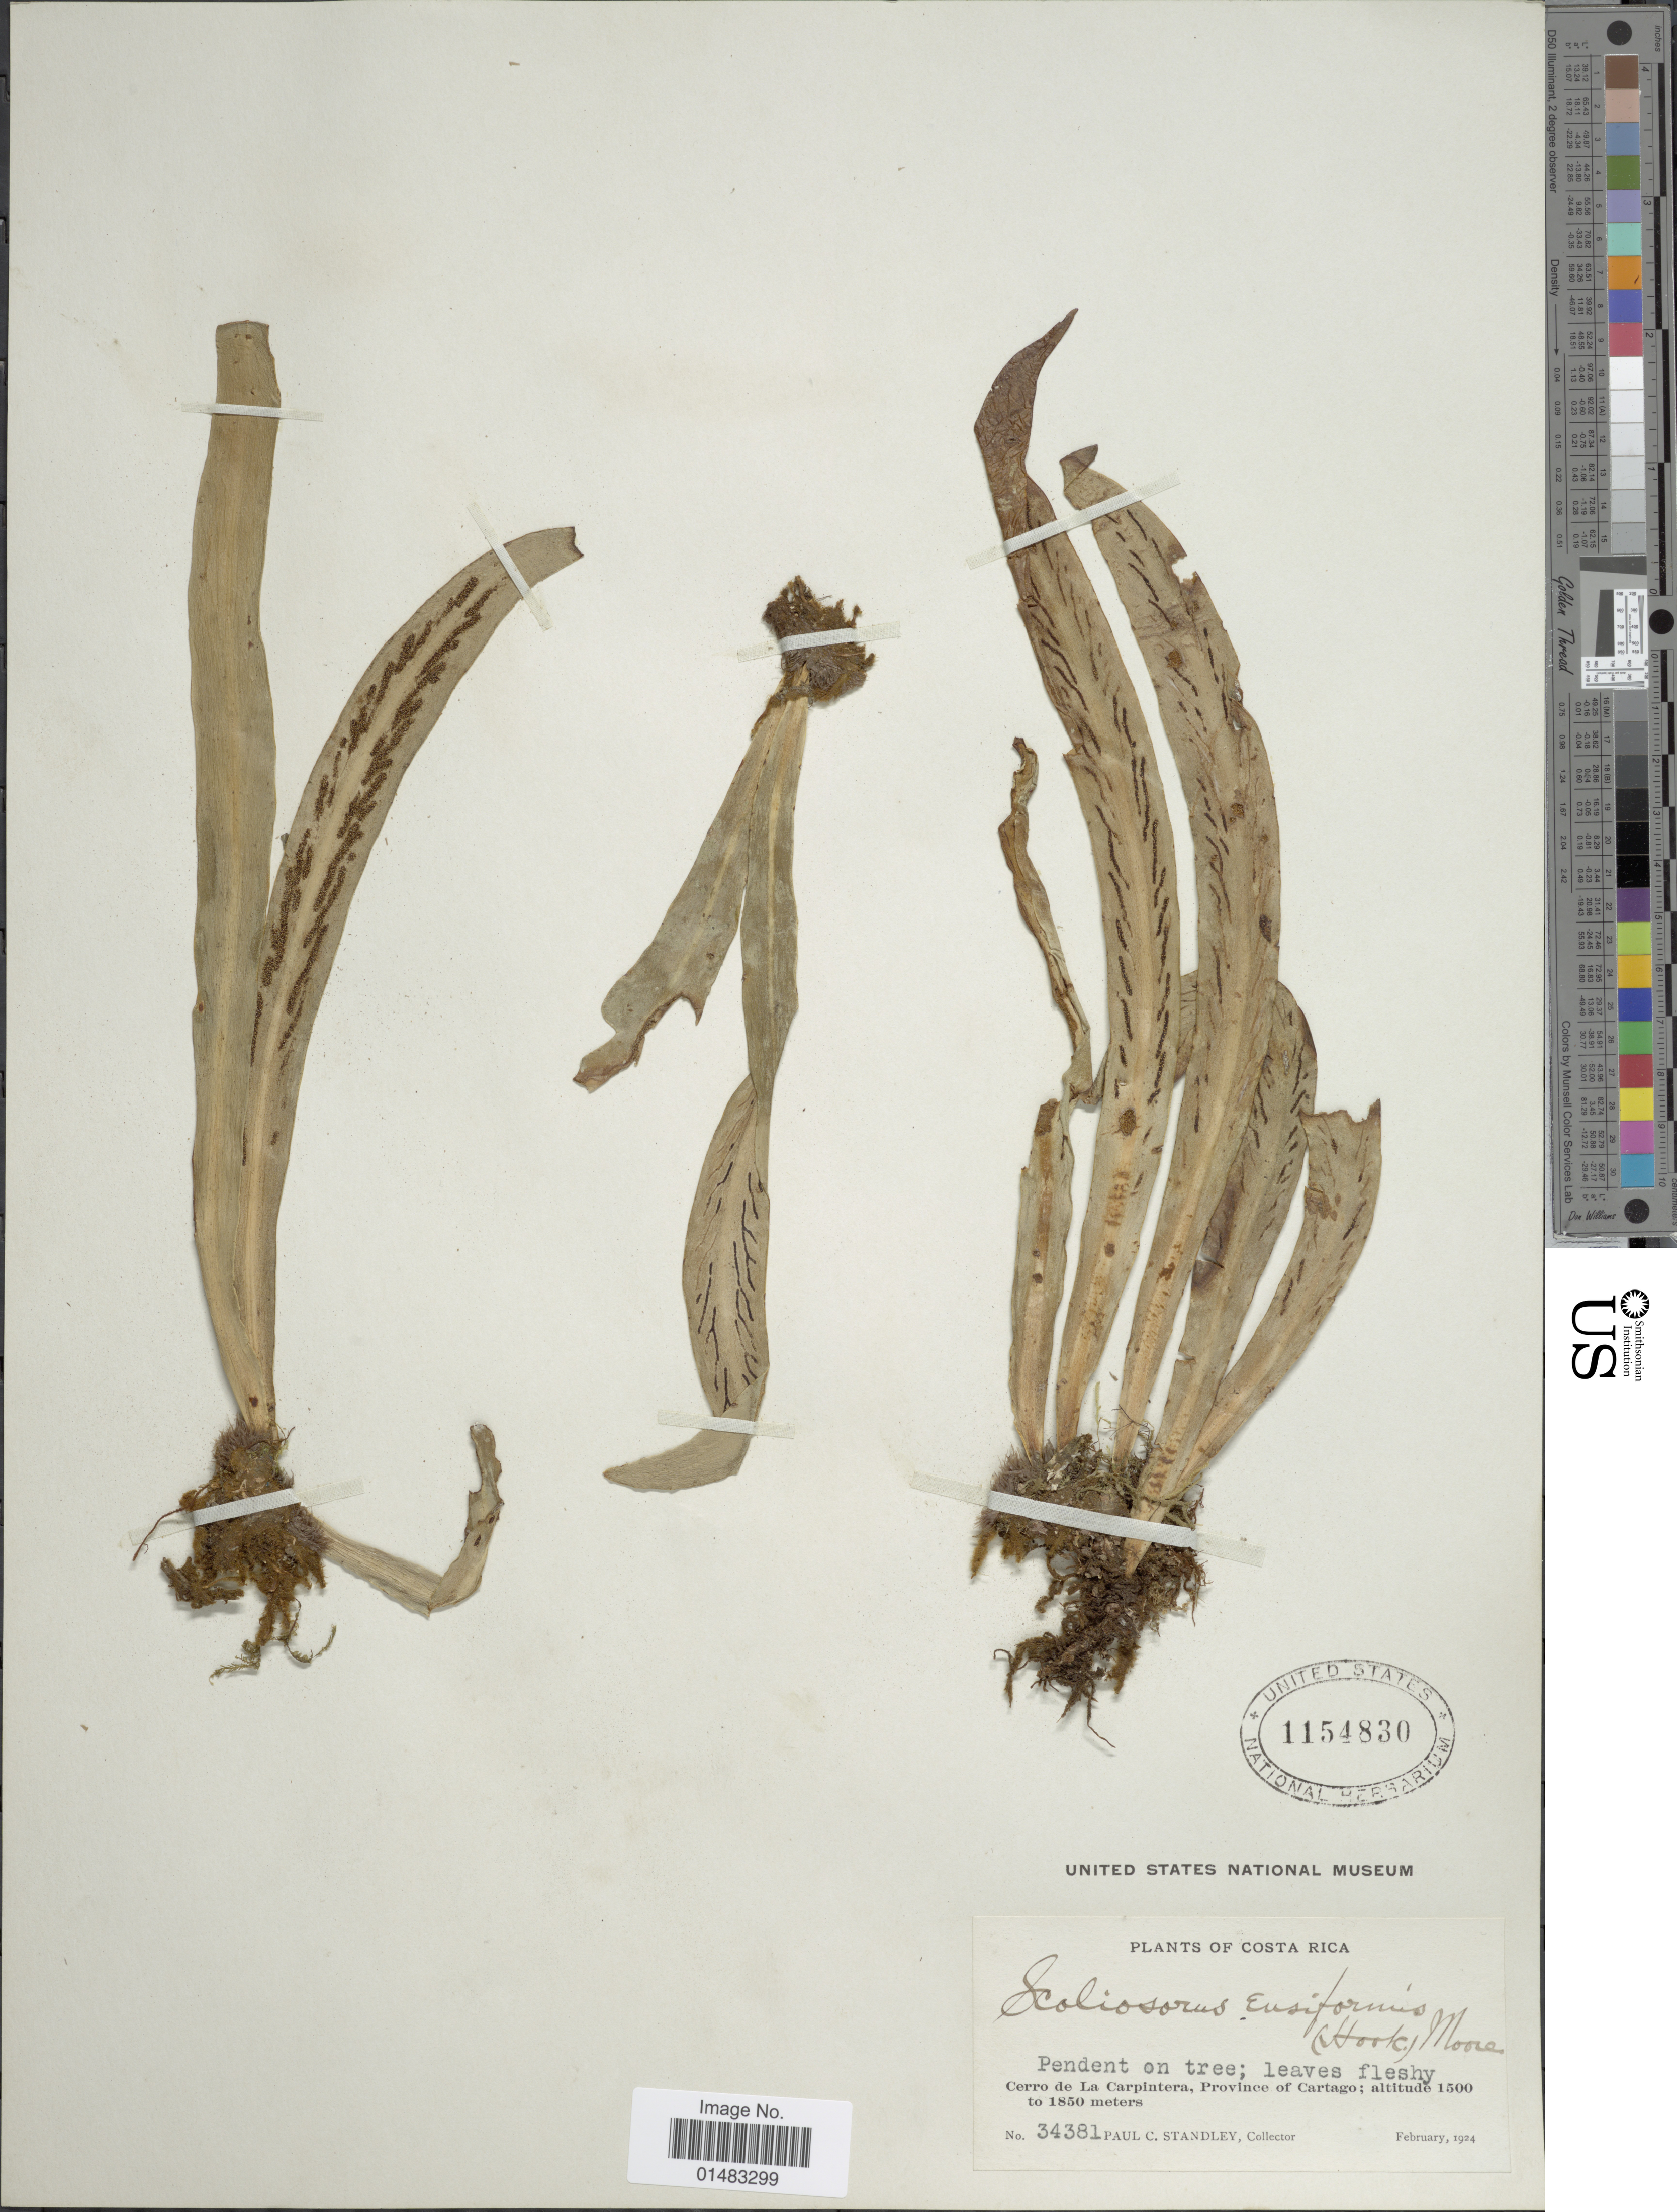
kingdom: Plantae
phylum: Tracheophyta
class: Polypodiopsida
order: Polypodiales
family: Pteridaceae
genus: Scoliosorus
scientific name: Scoliosorus ensiformis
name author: (Hook.) T. Moore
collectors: P. C. Standley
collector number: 34381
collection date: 1924-02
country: Costa Rica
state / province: Cartago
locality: Plants of Costa Rica, Cerro de La Carpintera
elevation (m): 1500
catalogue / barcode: US 1154830